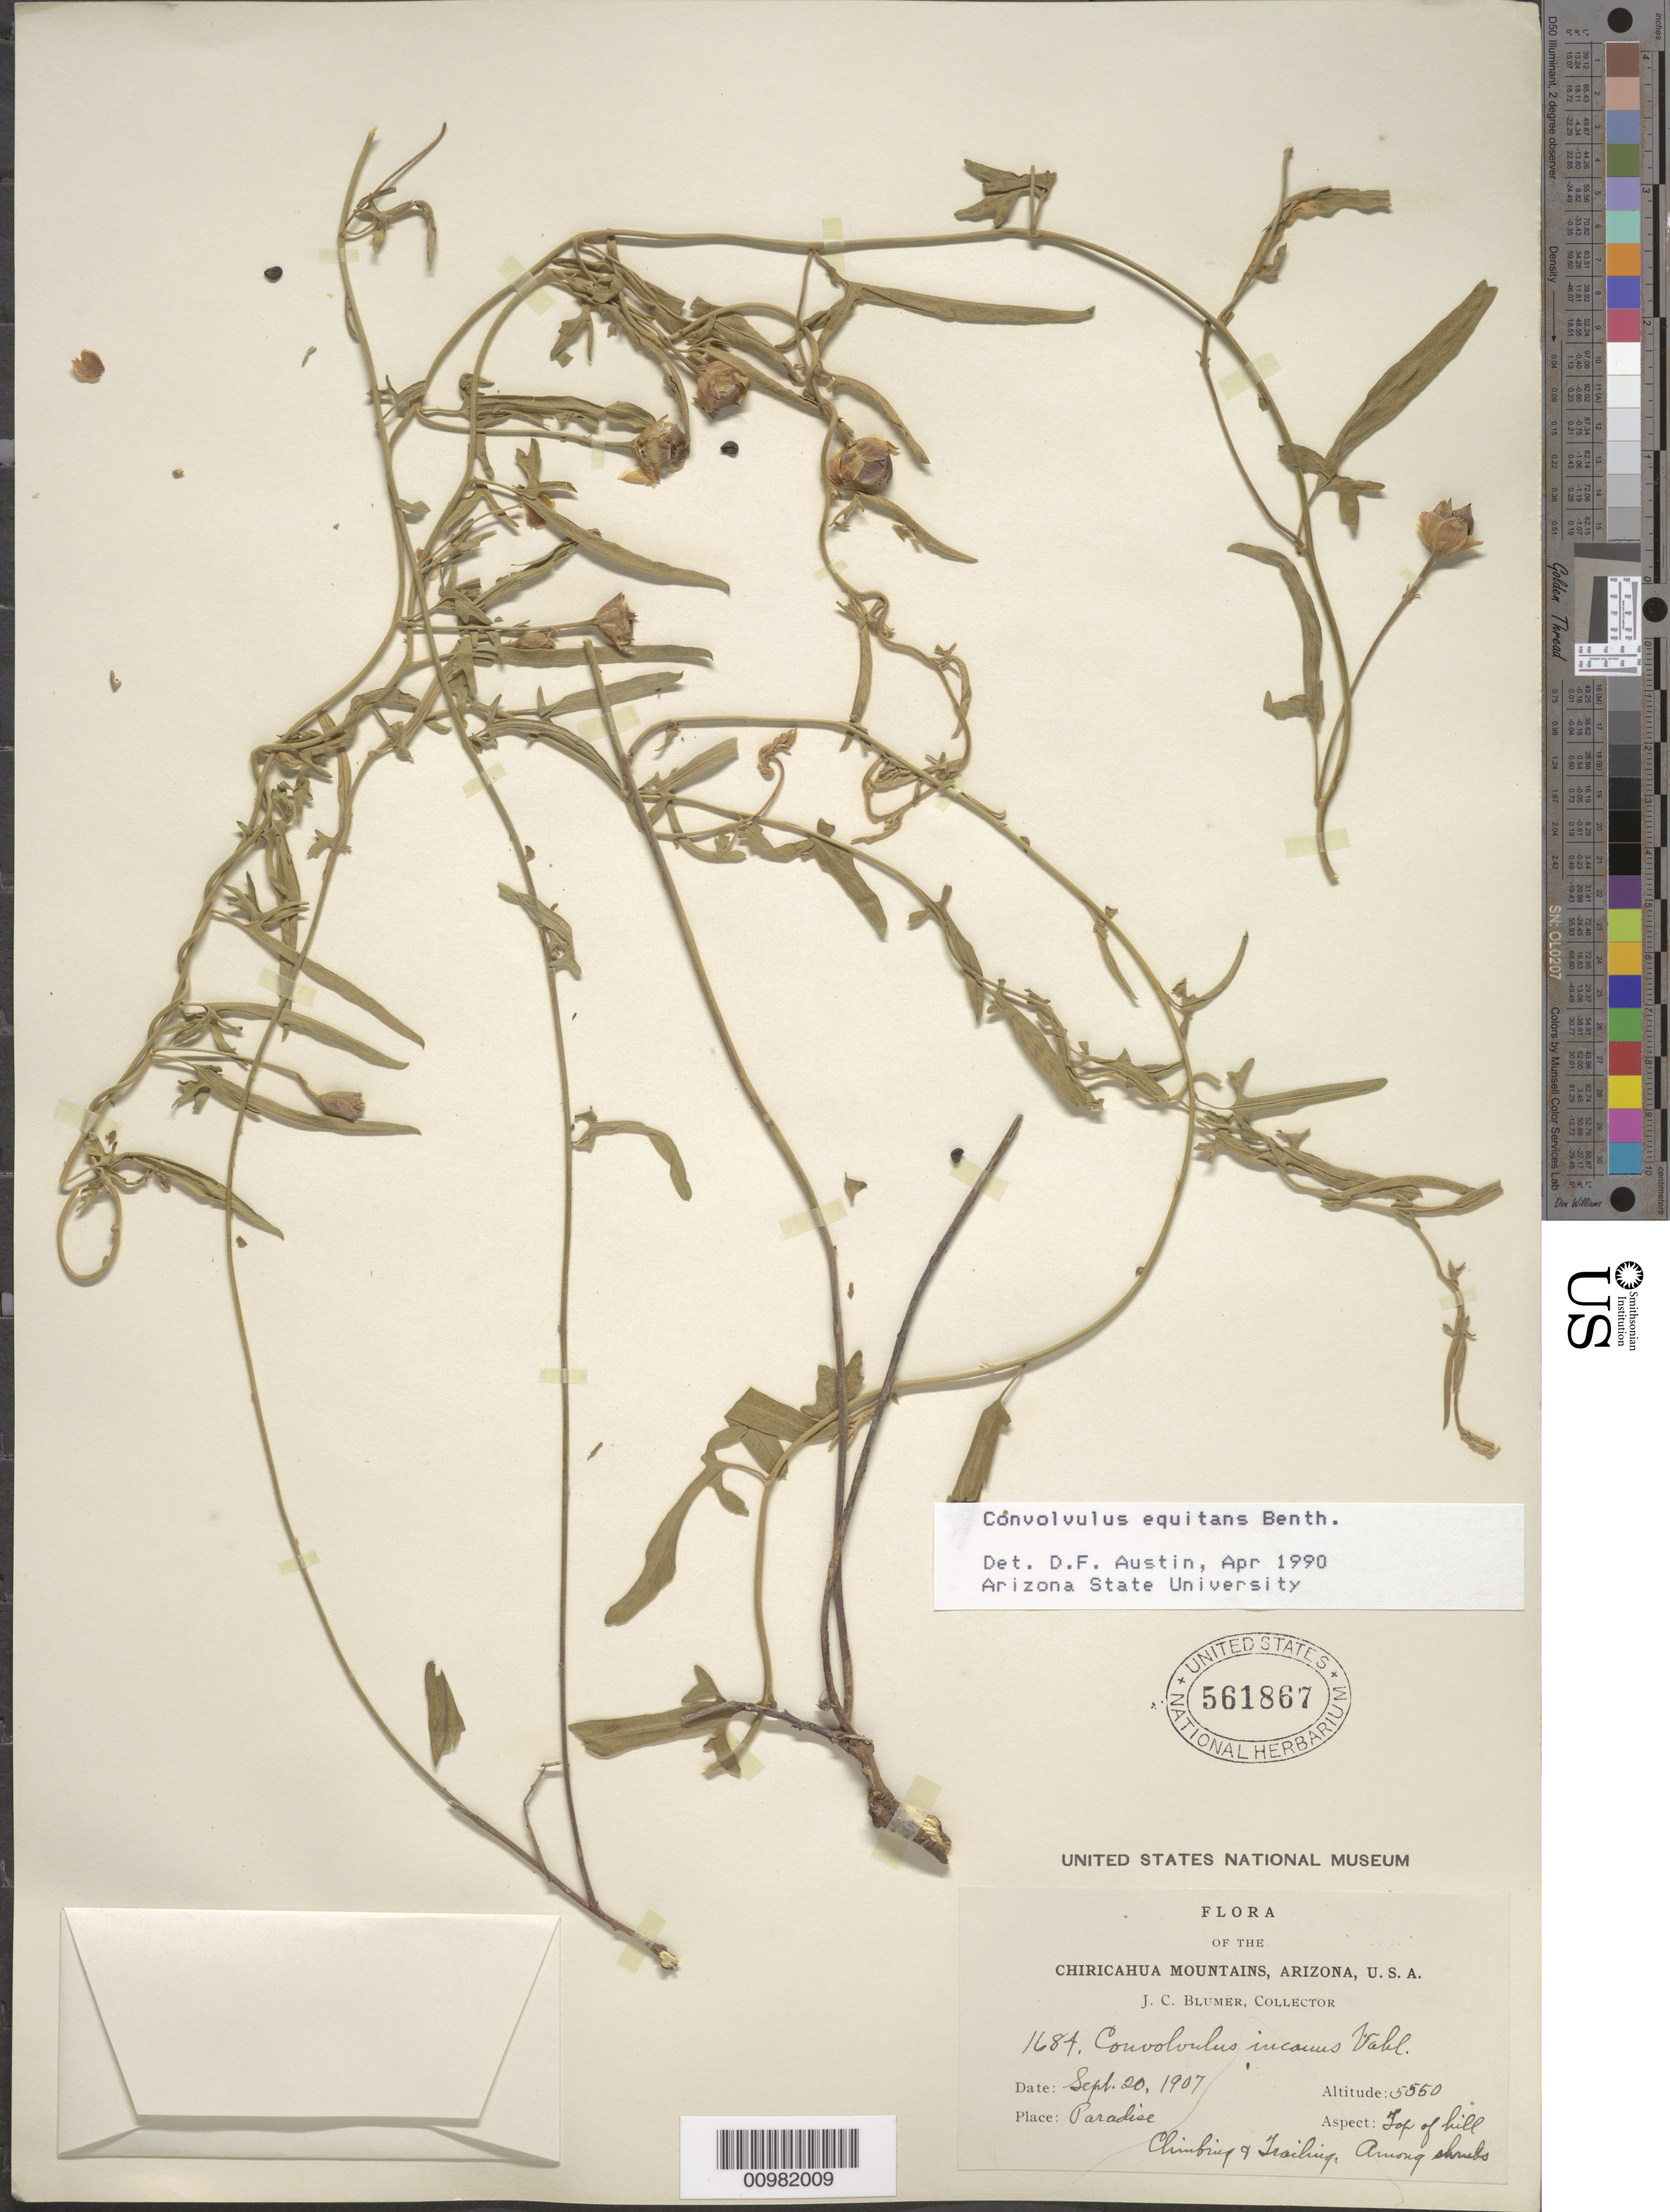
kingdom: Plantae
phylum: Tracheophyta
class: Magnoliopsida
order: Solanales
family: Convolvulaceae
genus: Convolvulus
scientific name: Convolvulus equitans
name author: Benth.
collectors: J. C. Blumer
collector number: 1684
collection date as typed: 20 Sep 1907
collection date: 1907-09-20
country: United States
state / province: Arizona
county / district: Cochise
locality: Chiricahua Mts.; Paradise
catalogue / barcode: US 561867